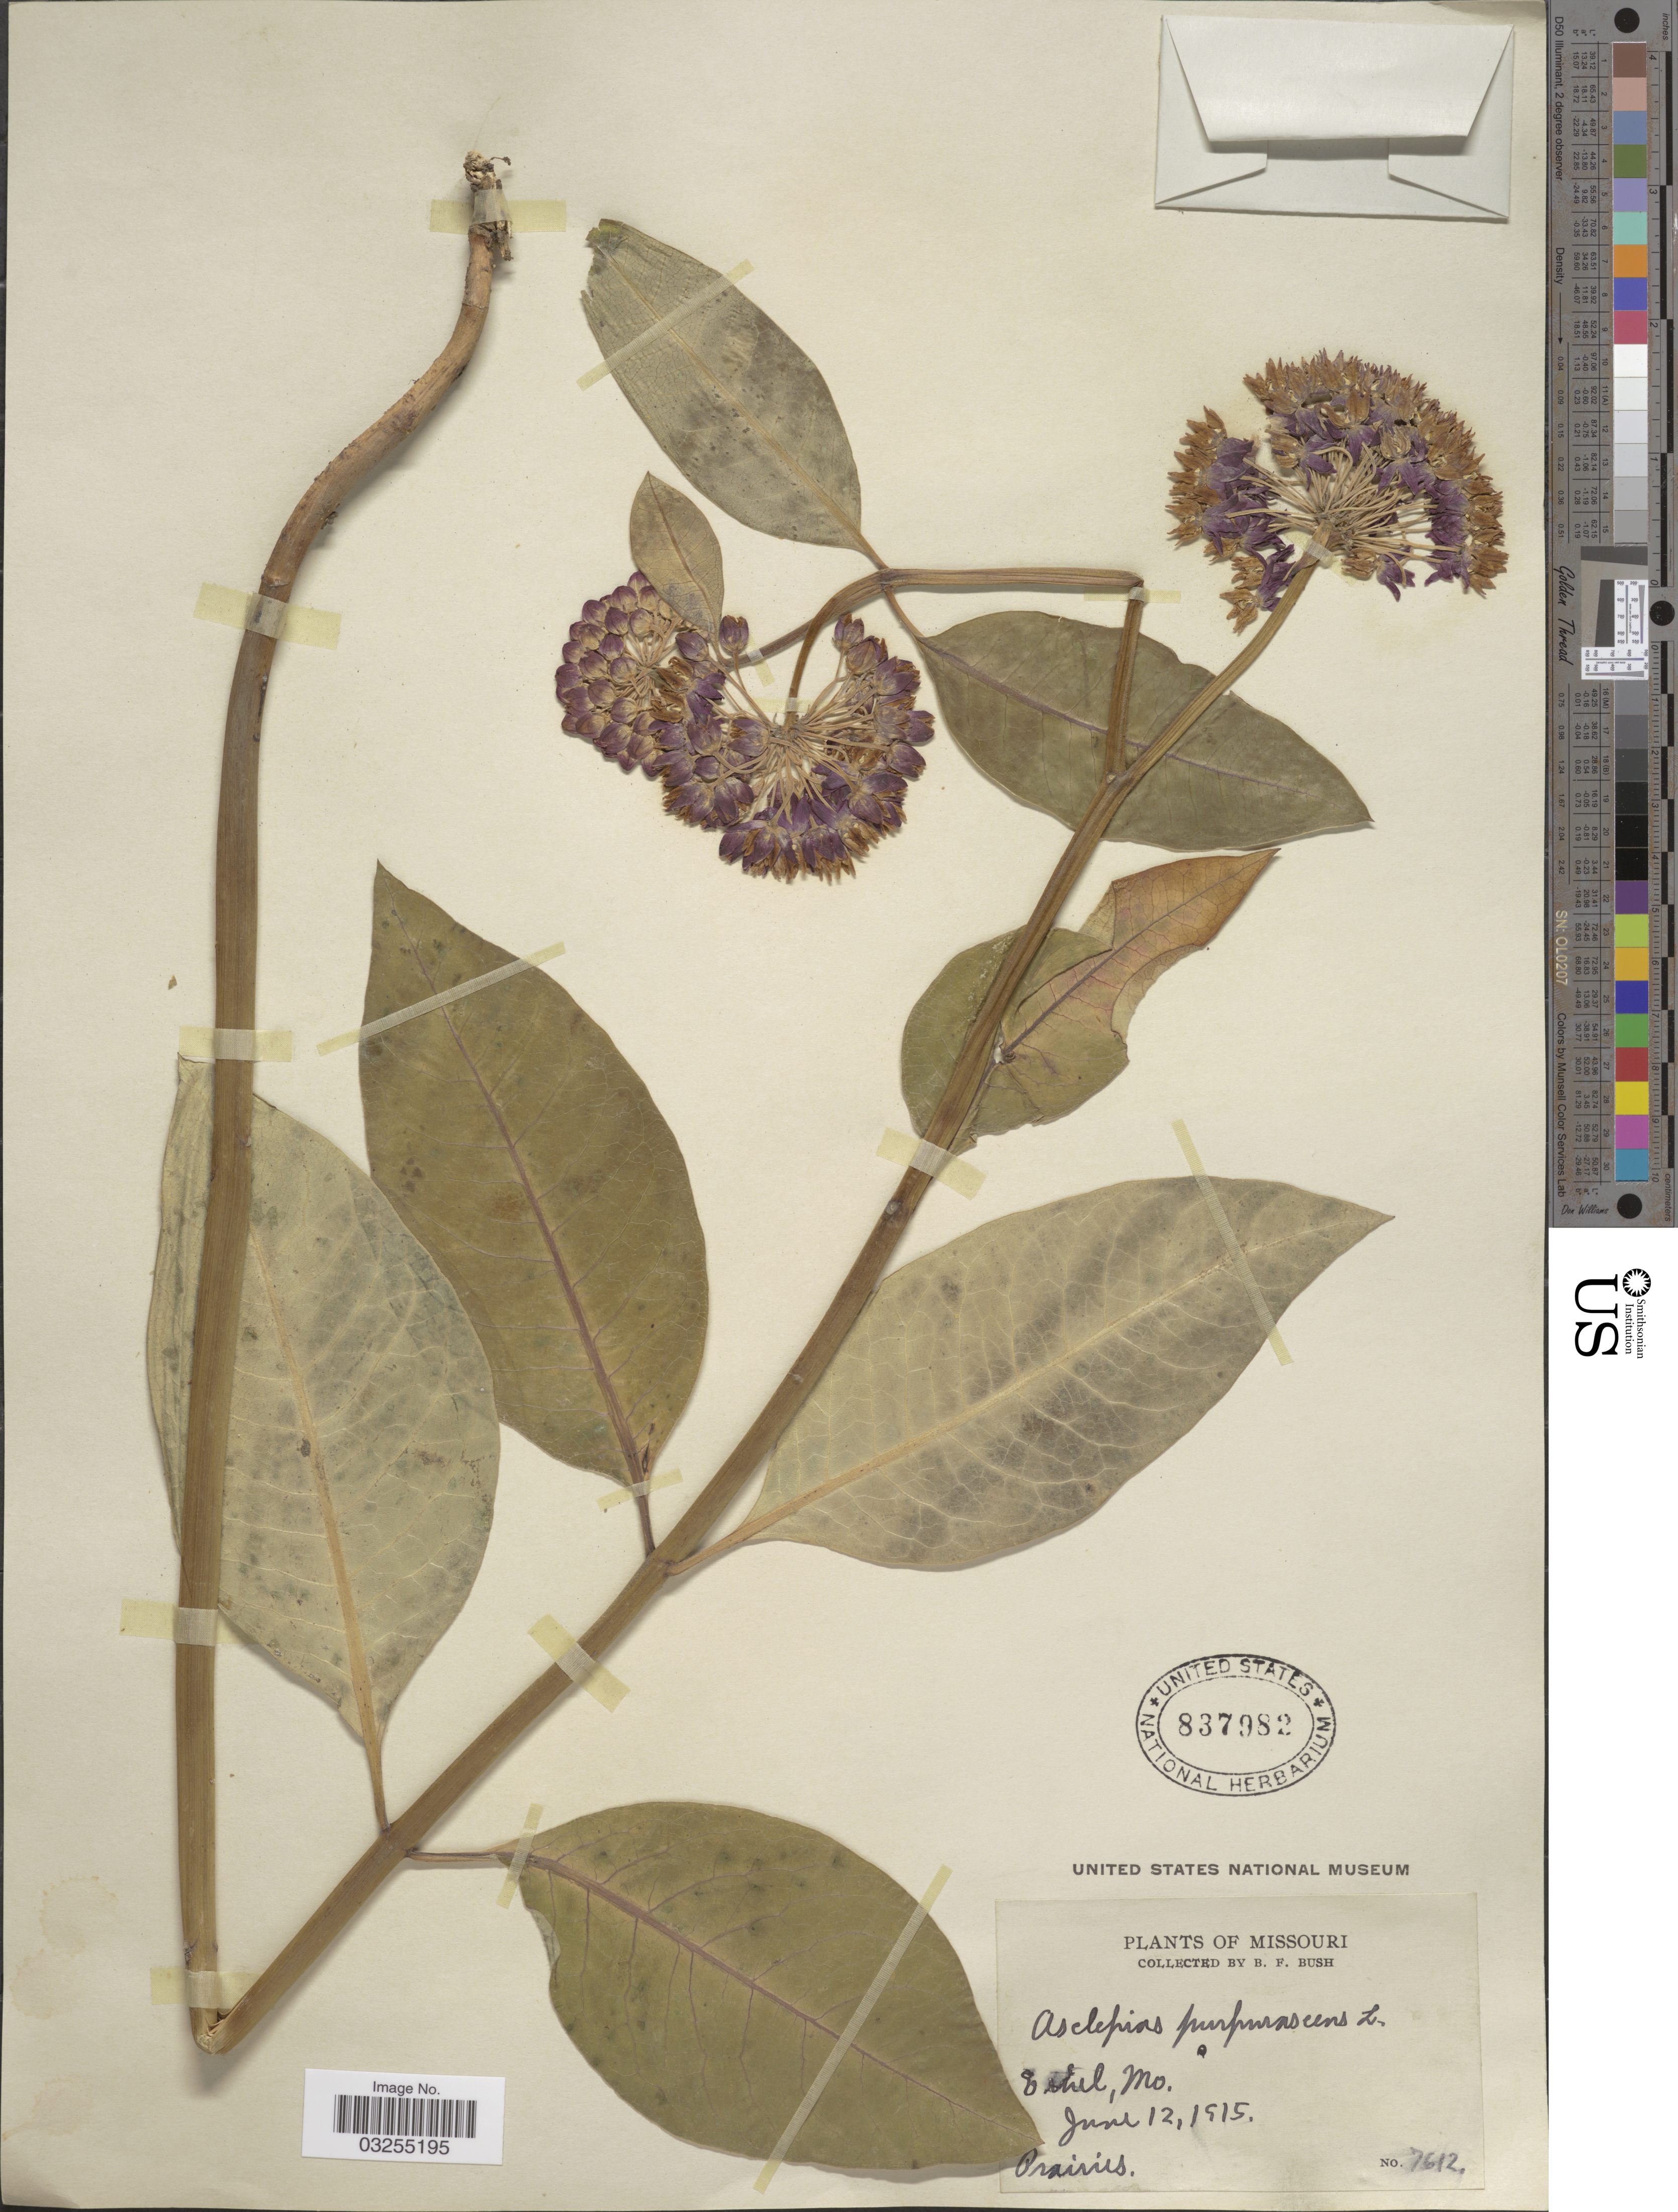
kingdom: Plantae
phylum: Tracheophyta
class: Magnoliopsida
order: Gentianales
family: Apocynaceae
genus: Asclepias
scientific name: Asclepias purpurascens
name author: L.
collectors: B. F. Bush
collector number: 7612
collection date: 1915-06-12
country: United States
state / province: Missouri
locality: Ethel.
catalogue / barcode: US 837982